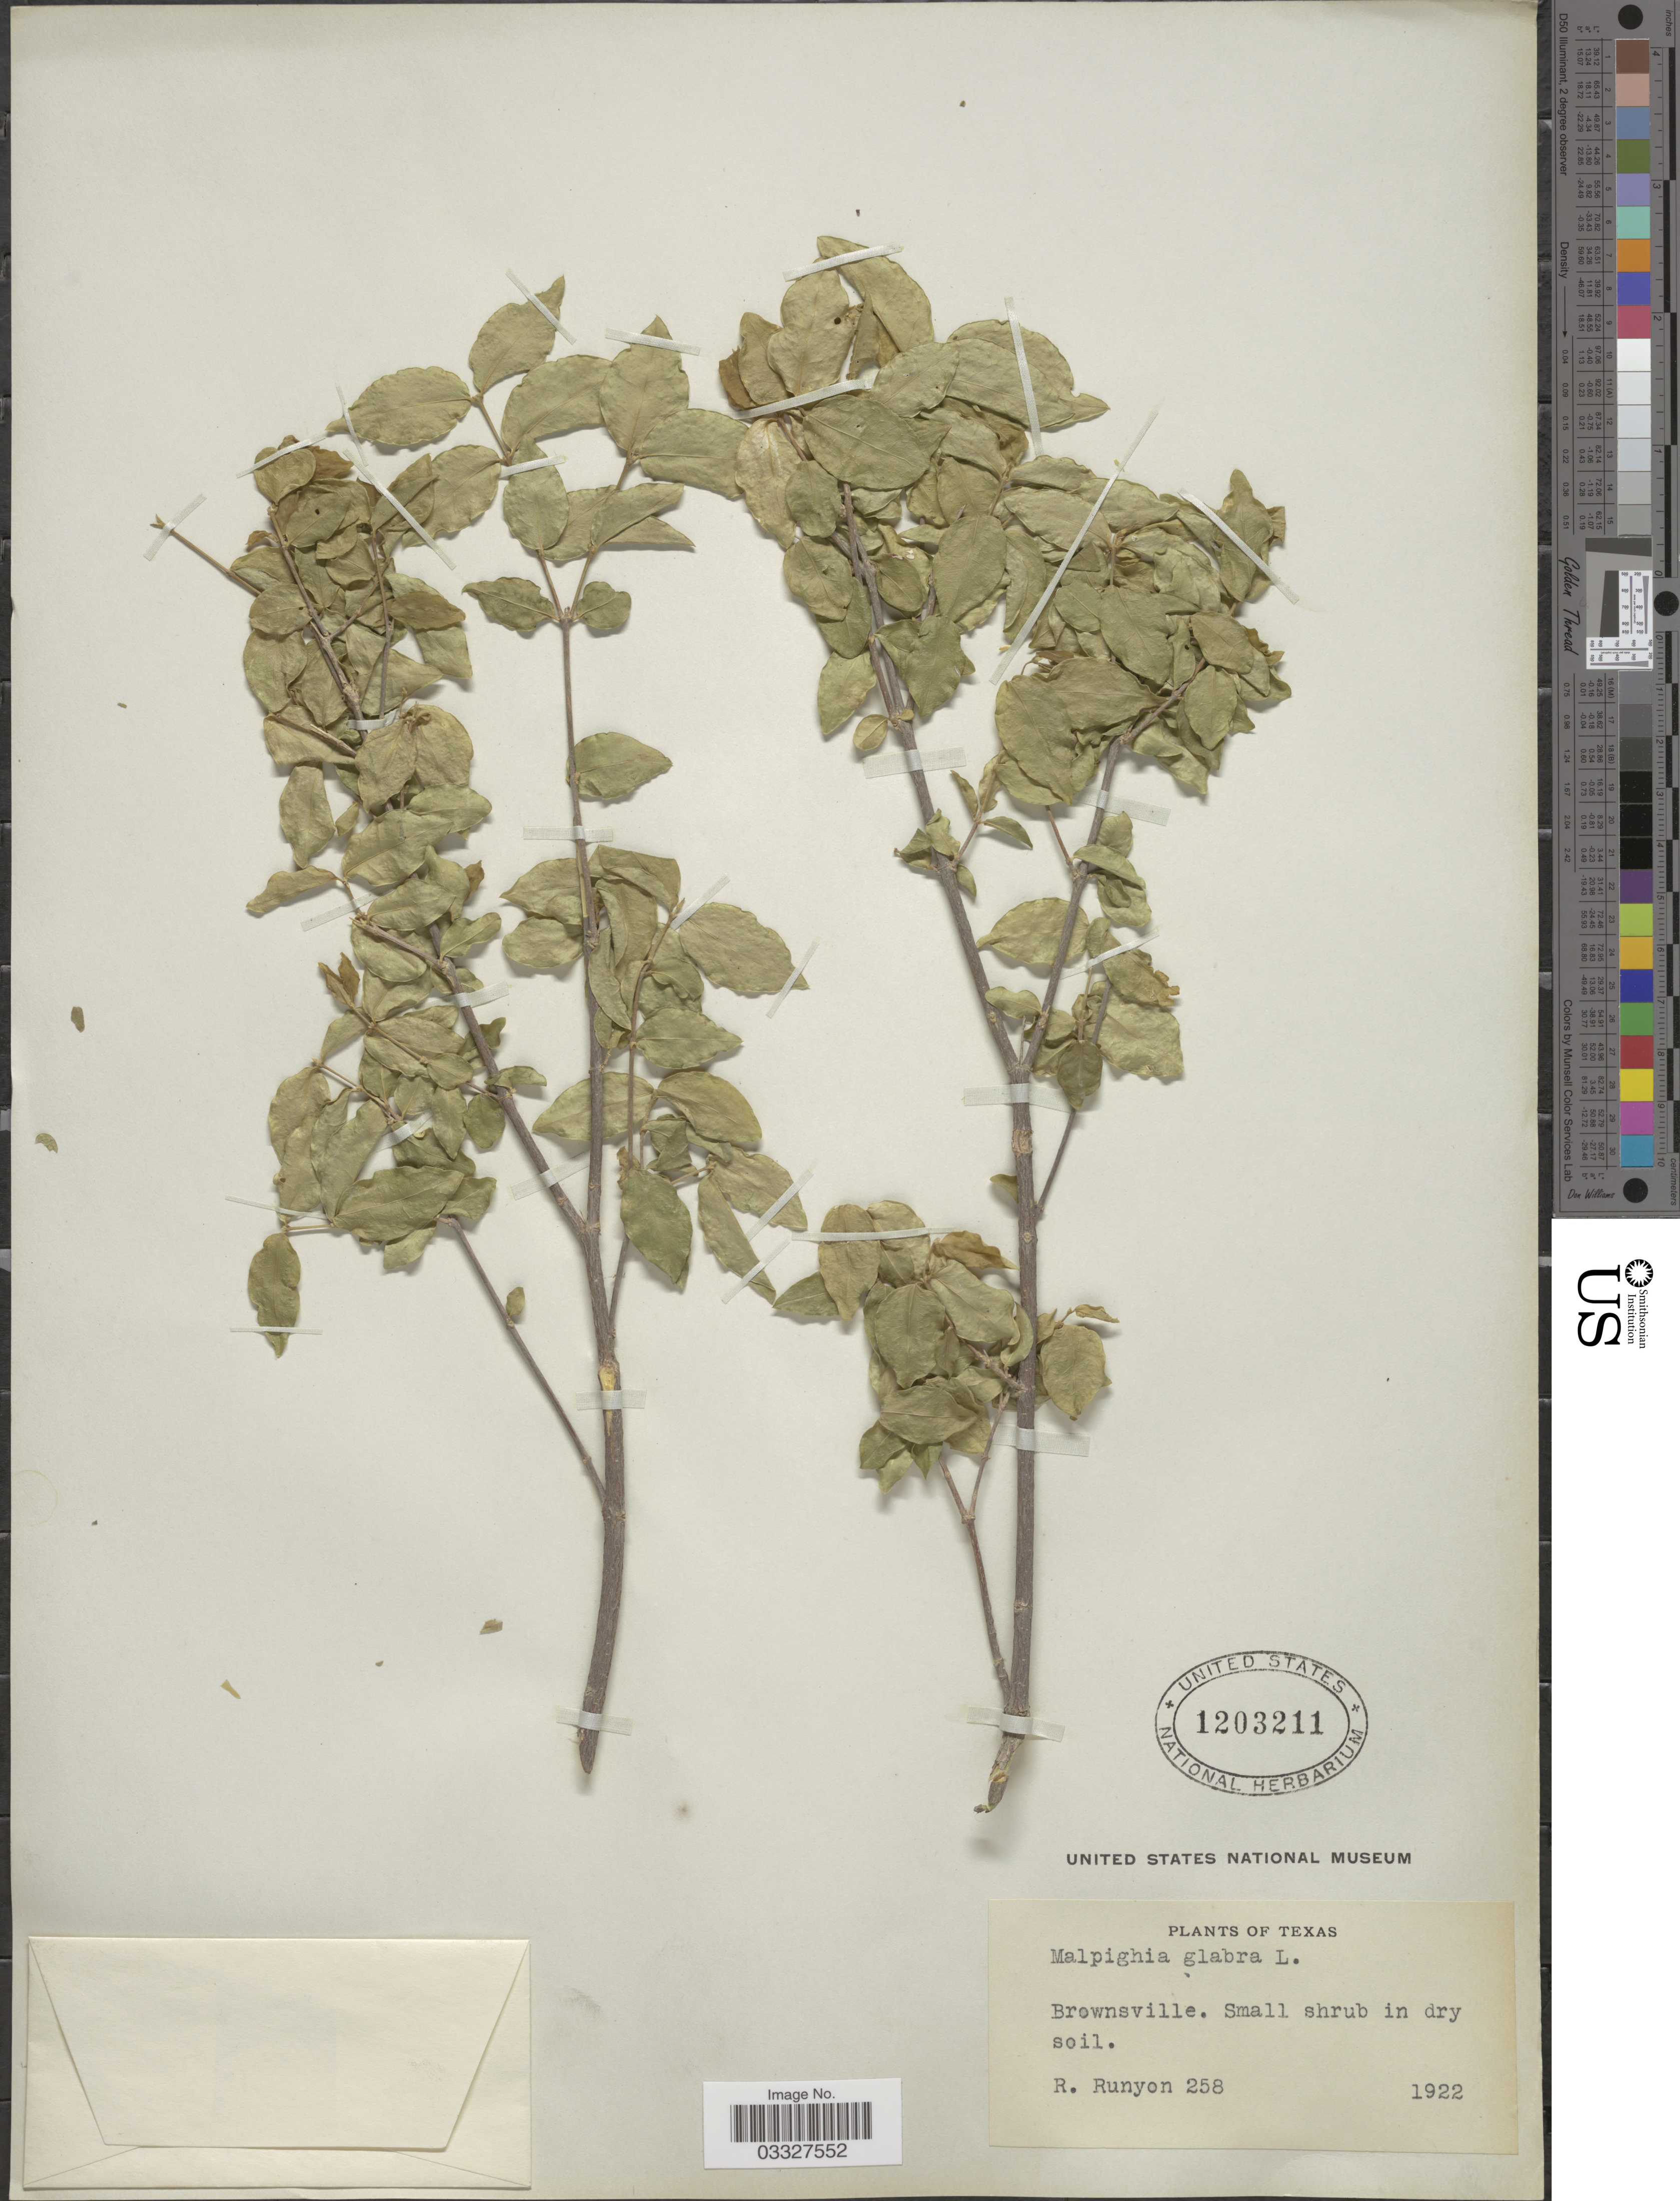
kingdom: Plantae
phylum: Tracheophyta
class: Magnoliopsida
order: Malpighiales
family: Malpighiaceae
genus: Malpighia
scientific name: Malpighia glabra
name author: L.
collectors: R. Runyon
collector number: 258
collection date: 1922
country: United States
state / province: Texas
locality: Brownsville.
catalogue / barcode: US 1203211